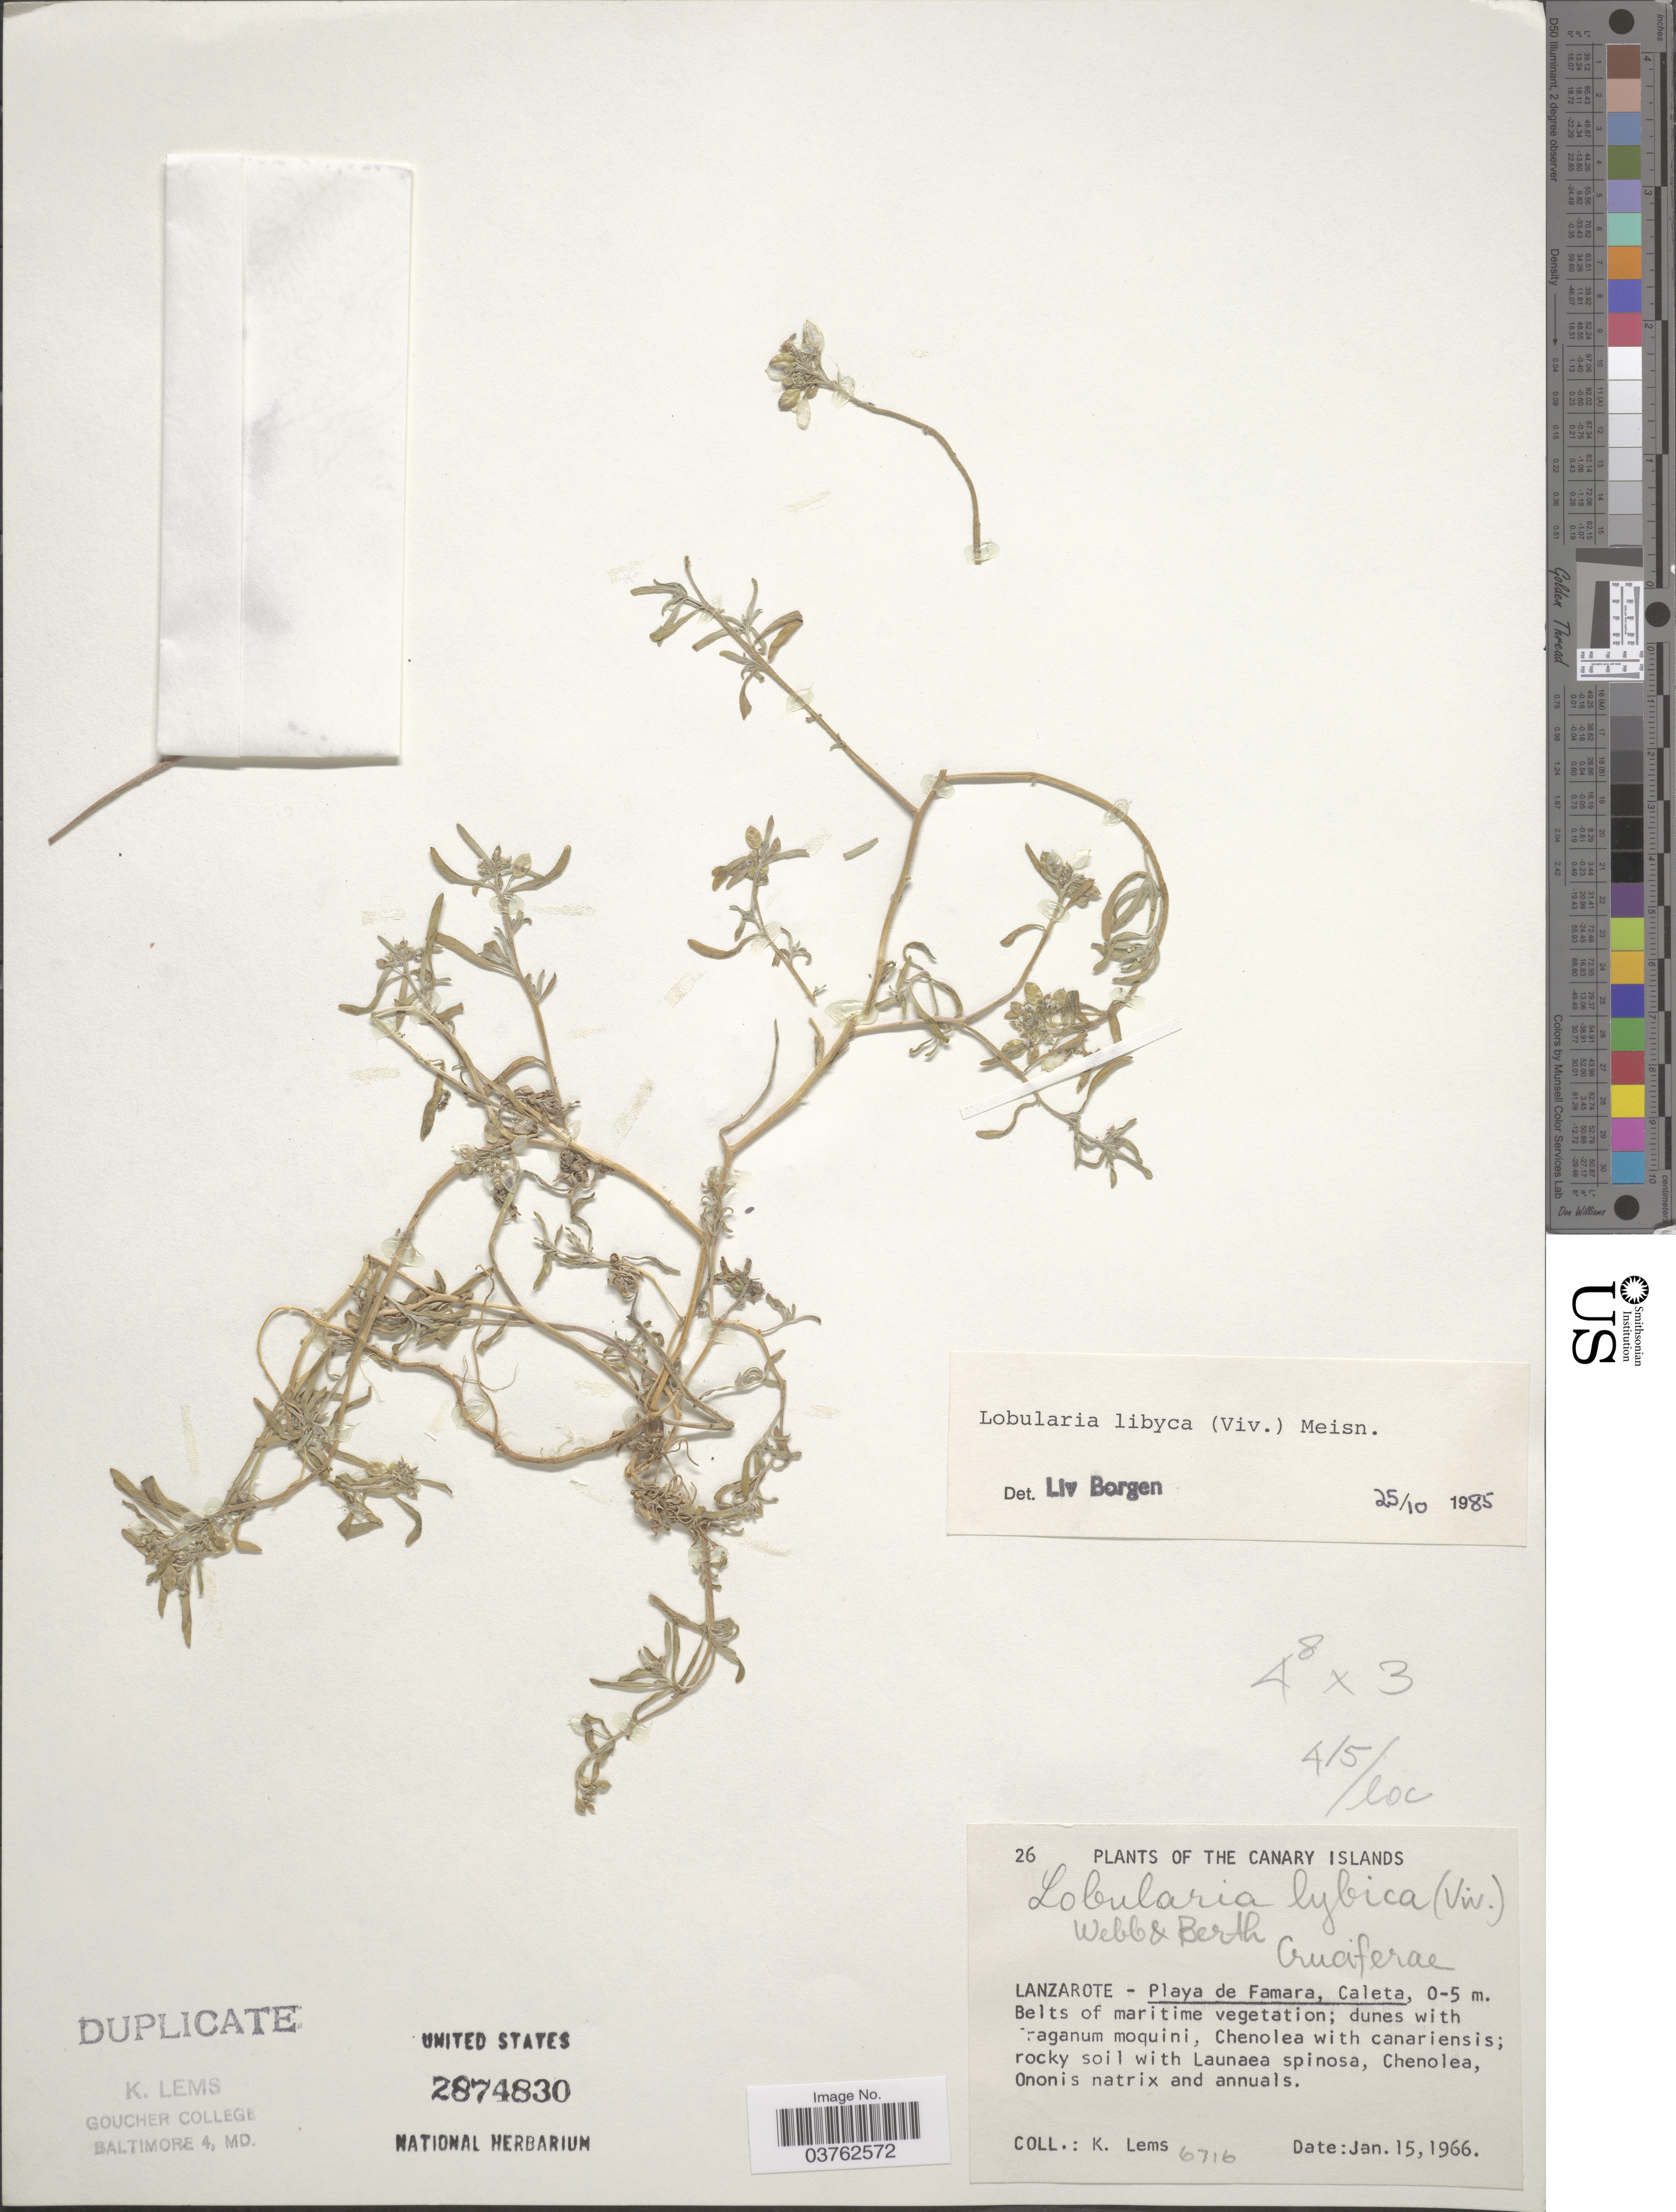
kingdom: Plantae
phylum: Tracheophyta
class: Magnoliopsida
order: Brassicales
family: Brassicaceae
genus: Lobularia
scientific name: Lobularia libyca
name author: (Viv.) Meisn.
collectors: K. Lems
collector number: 6716/26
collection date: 1966-01-15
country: Spain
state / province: Canarias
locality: Canary Islands. Lanzarote - Playa de Famara, Caleta.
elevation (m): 0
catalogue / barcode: US 2874830